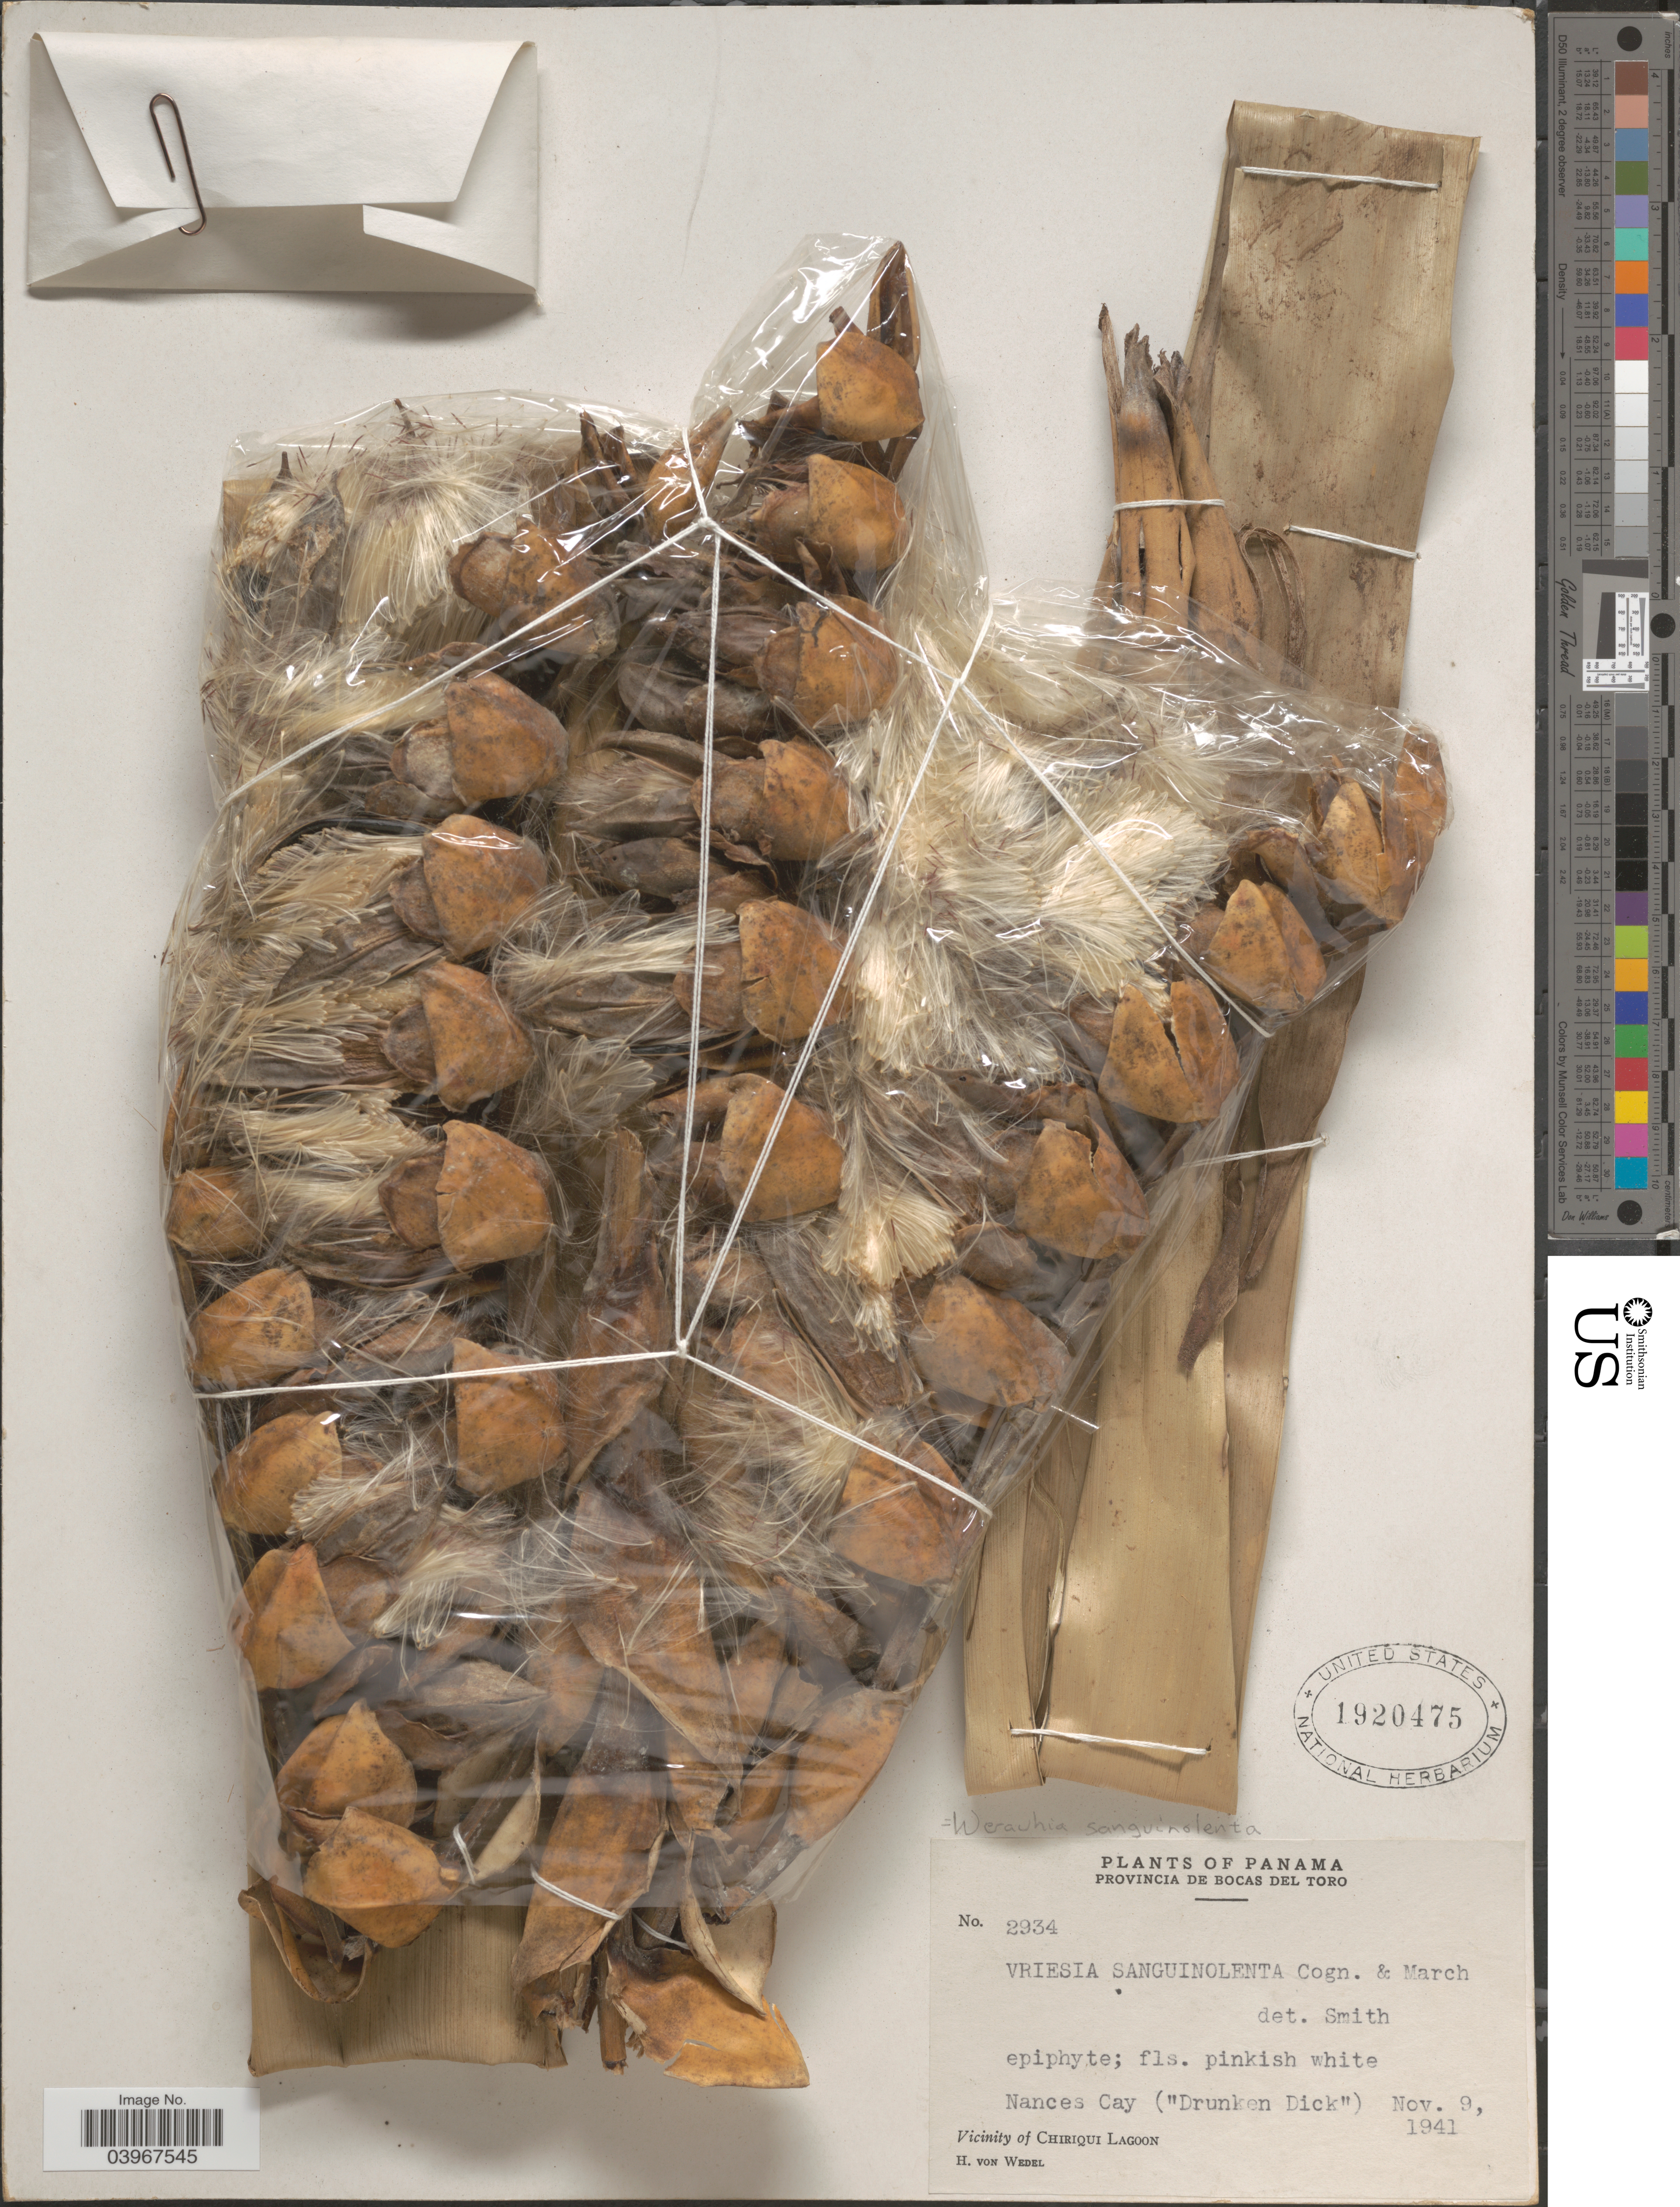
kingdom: Plantae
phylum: Tracheophyta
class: Liliopsida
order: Poales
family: Bromeliaceae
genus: Werauhia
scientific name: Werauhia sanguinolenta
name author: (Cogn. & Marchal) J.R. Grant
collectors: H. von Wedel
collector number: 2934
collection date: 1941-11-09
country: Panama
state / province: Bocas del Toro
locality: Nances Cay ('Drunken Dick'). Vicinity of Chiriqui Lagoon.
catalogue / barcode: US 1920475